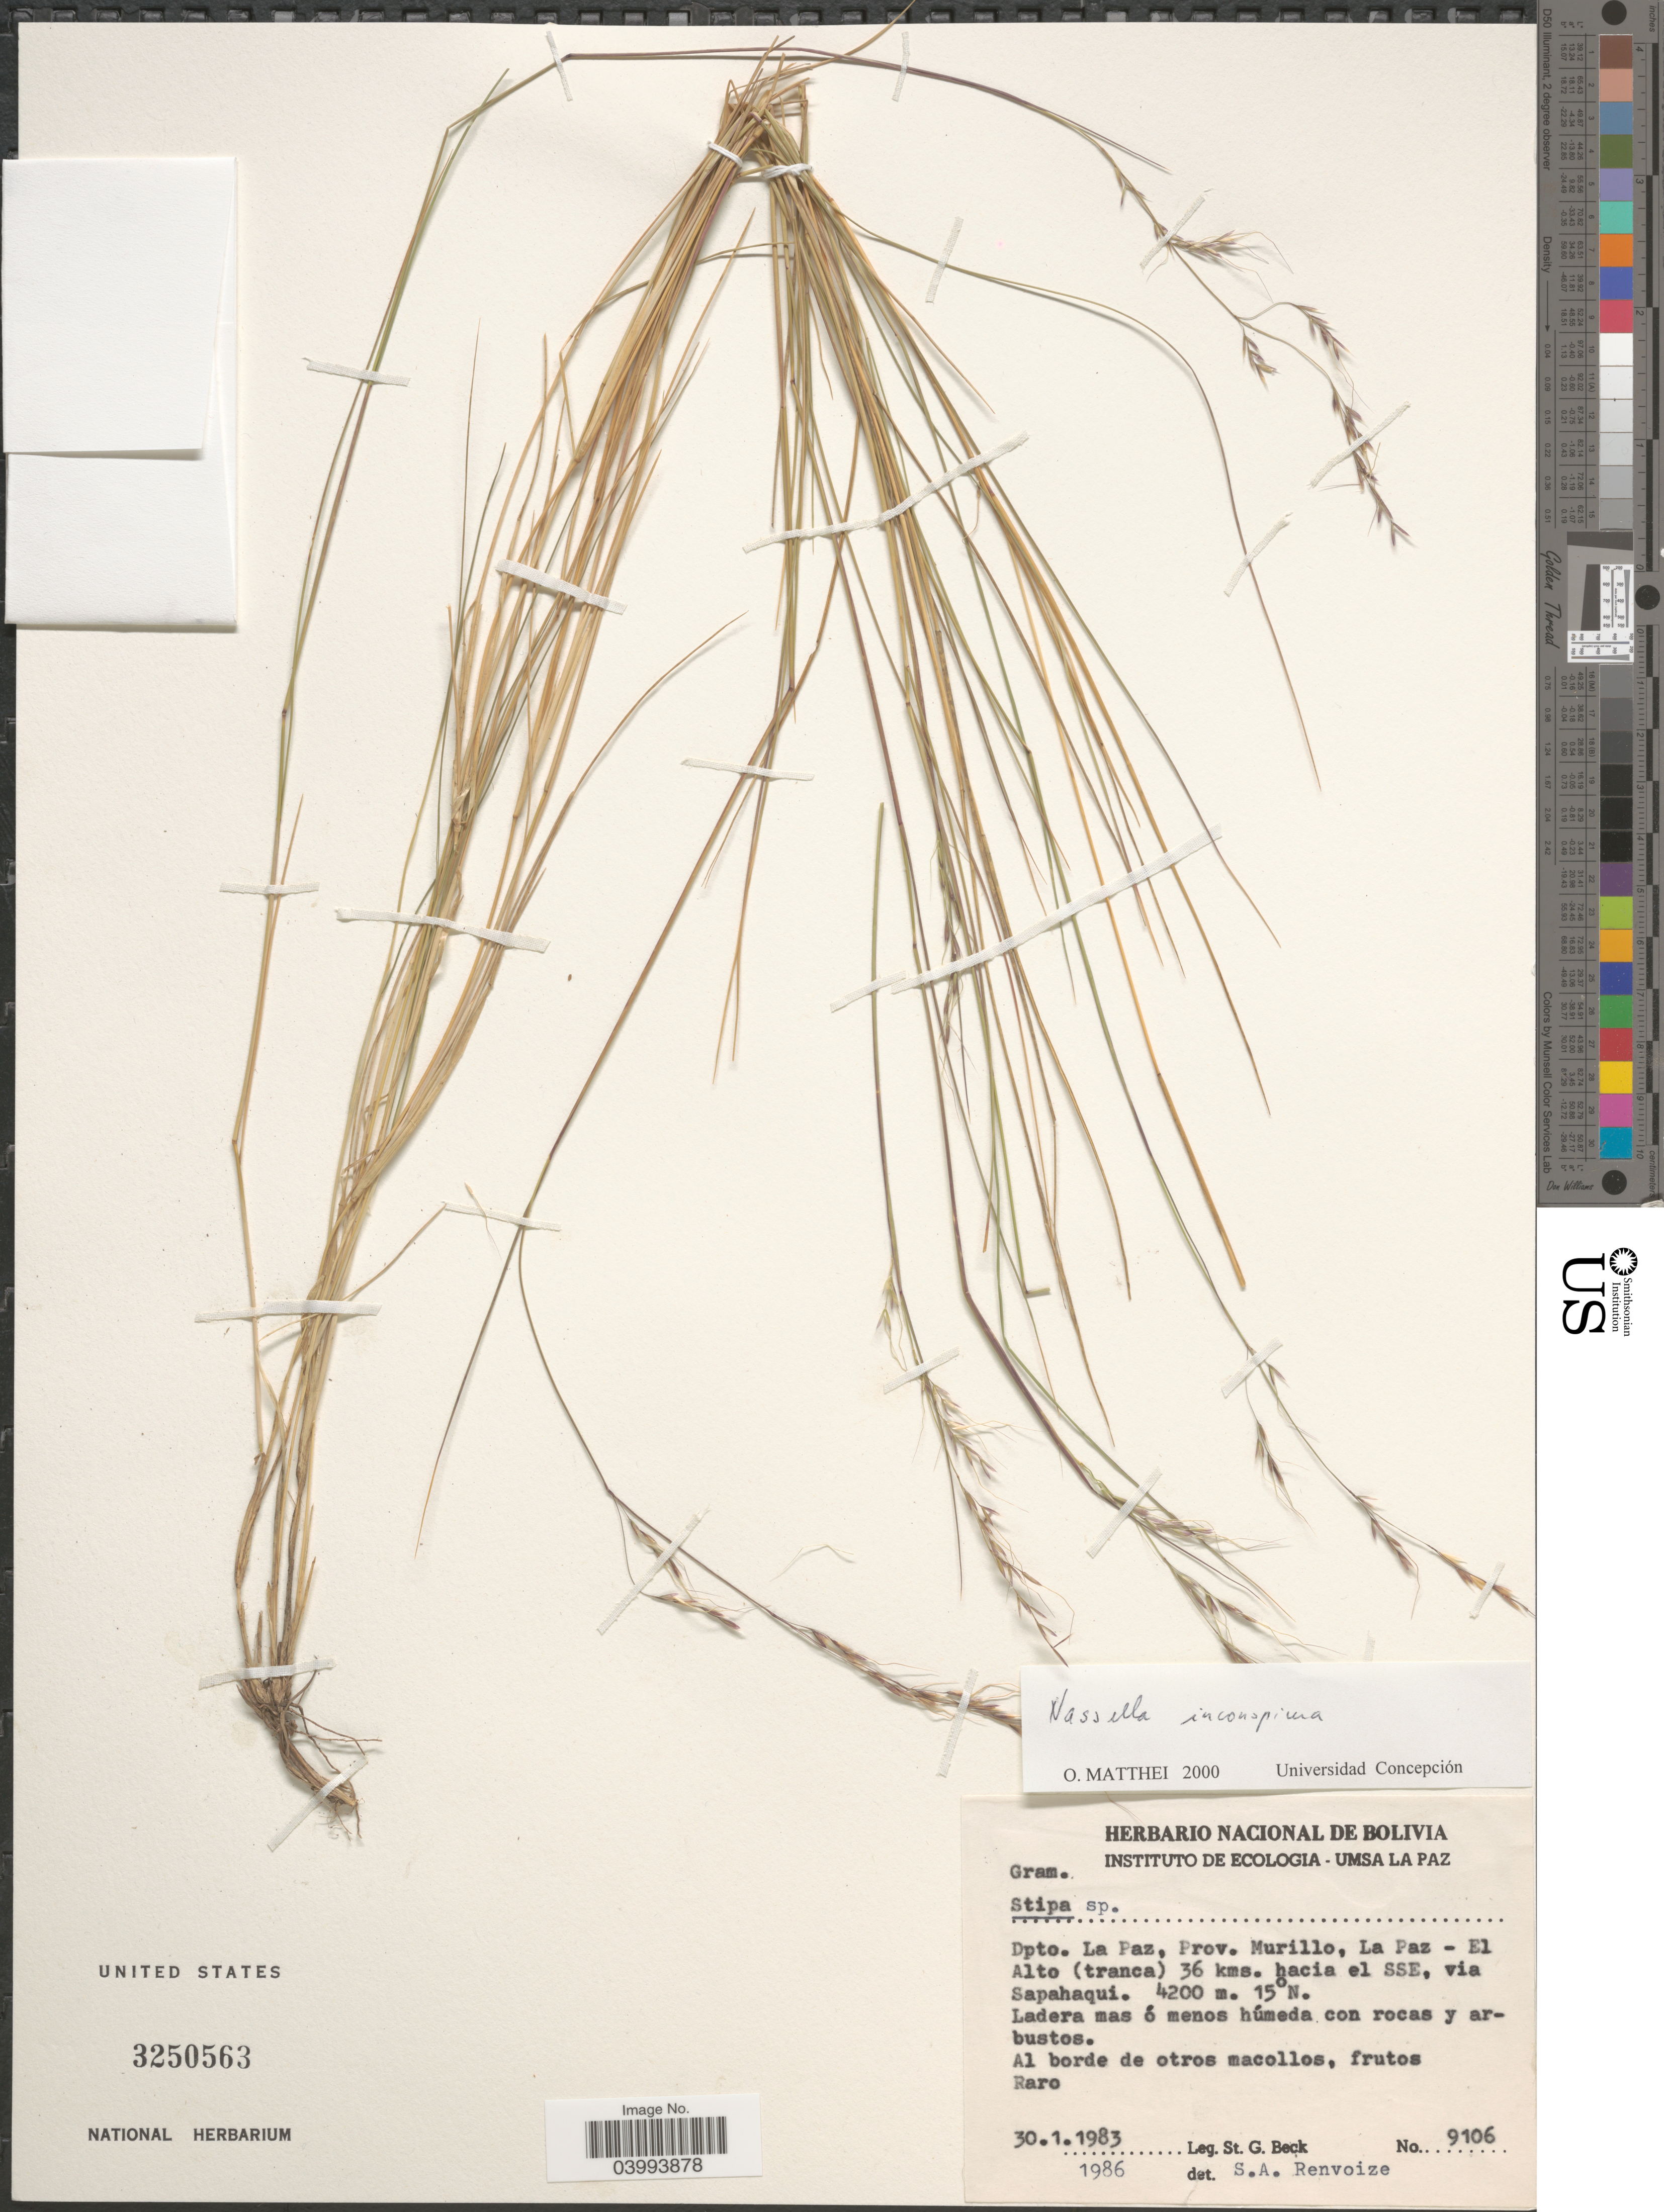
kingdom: Plantae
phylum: Tracheophyta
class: Liliopsida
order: Poales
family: Poaceae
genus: Nassella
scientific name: Nassella inconspicua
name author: (J. Presl) Barkworth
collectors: S. G. Beck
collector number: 9106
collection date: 1983-01-30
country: Bolivia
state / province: La Paz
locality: Dpto. La Paz, Prov. Murillo, La Paz - El Alto (tranca) 36 kms. hacia el SSE, via Sapahaqui.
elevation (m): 4200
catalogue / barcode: US 3250563